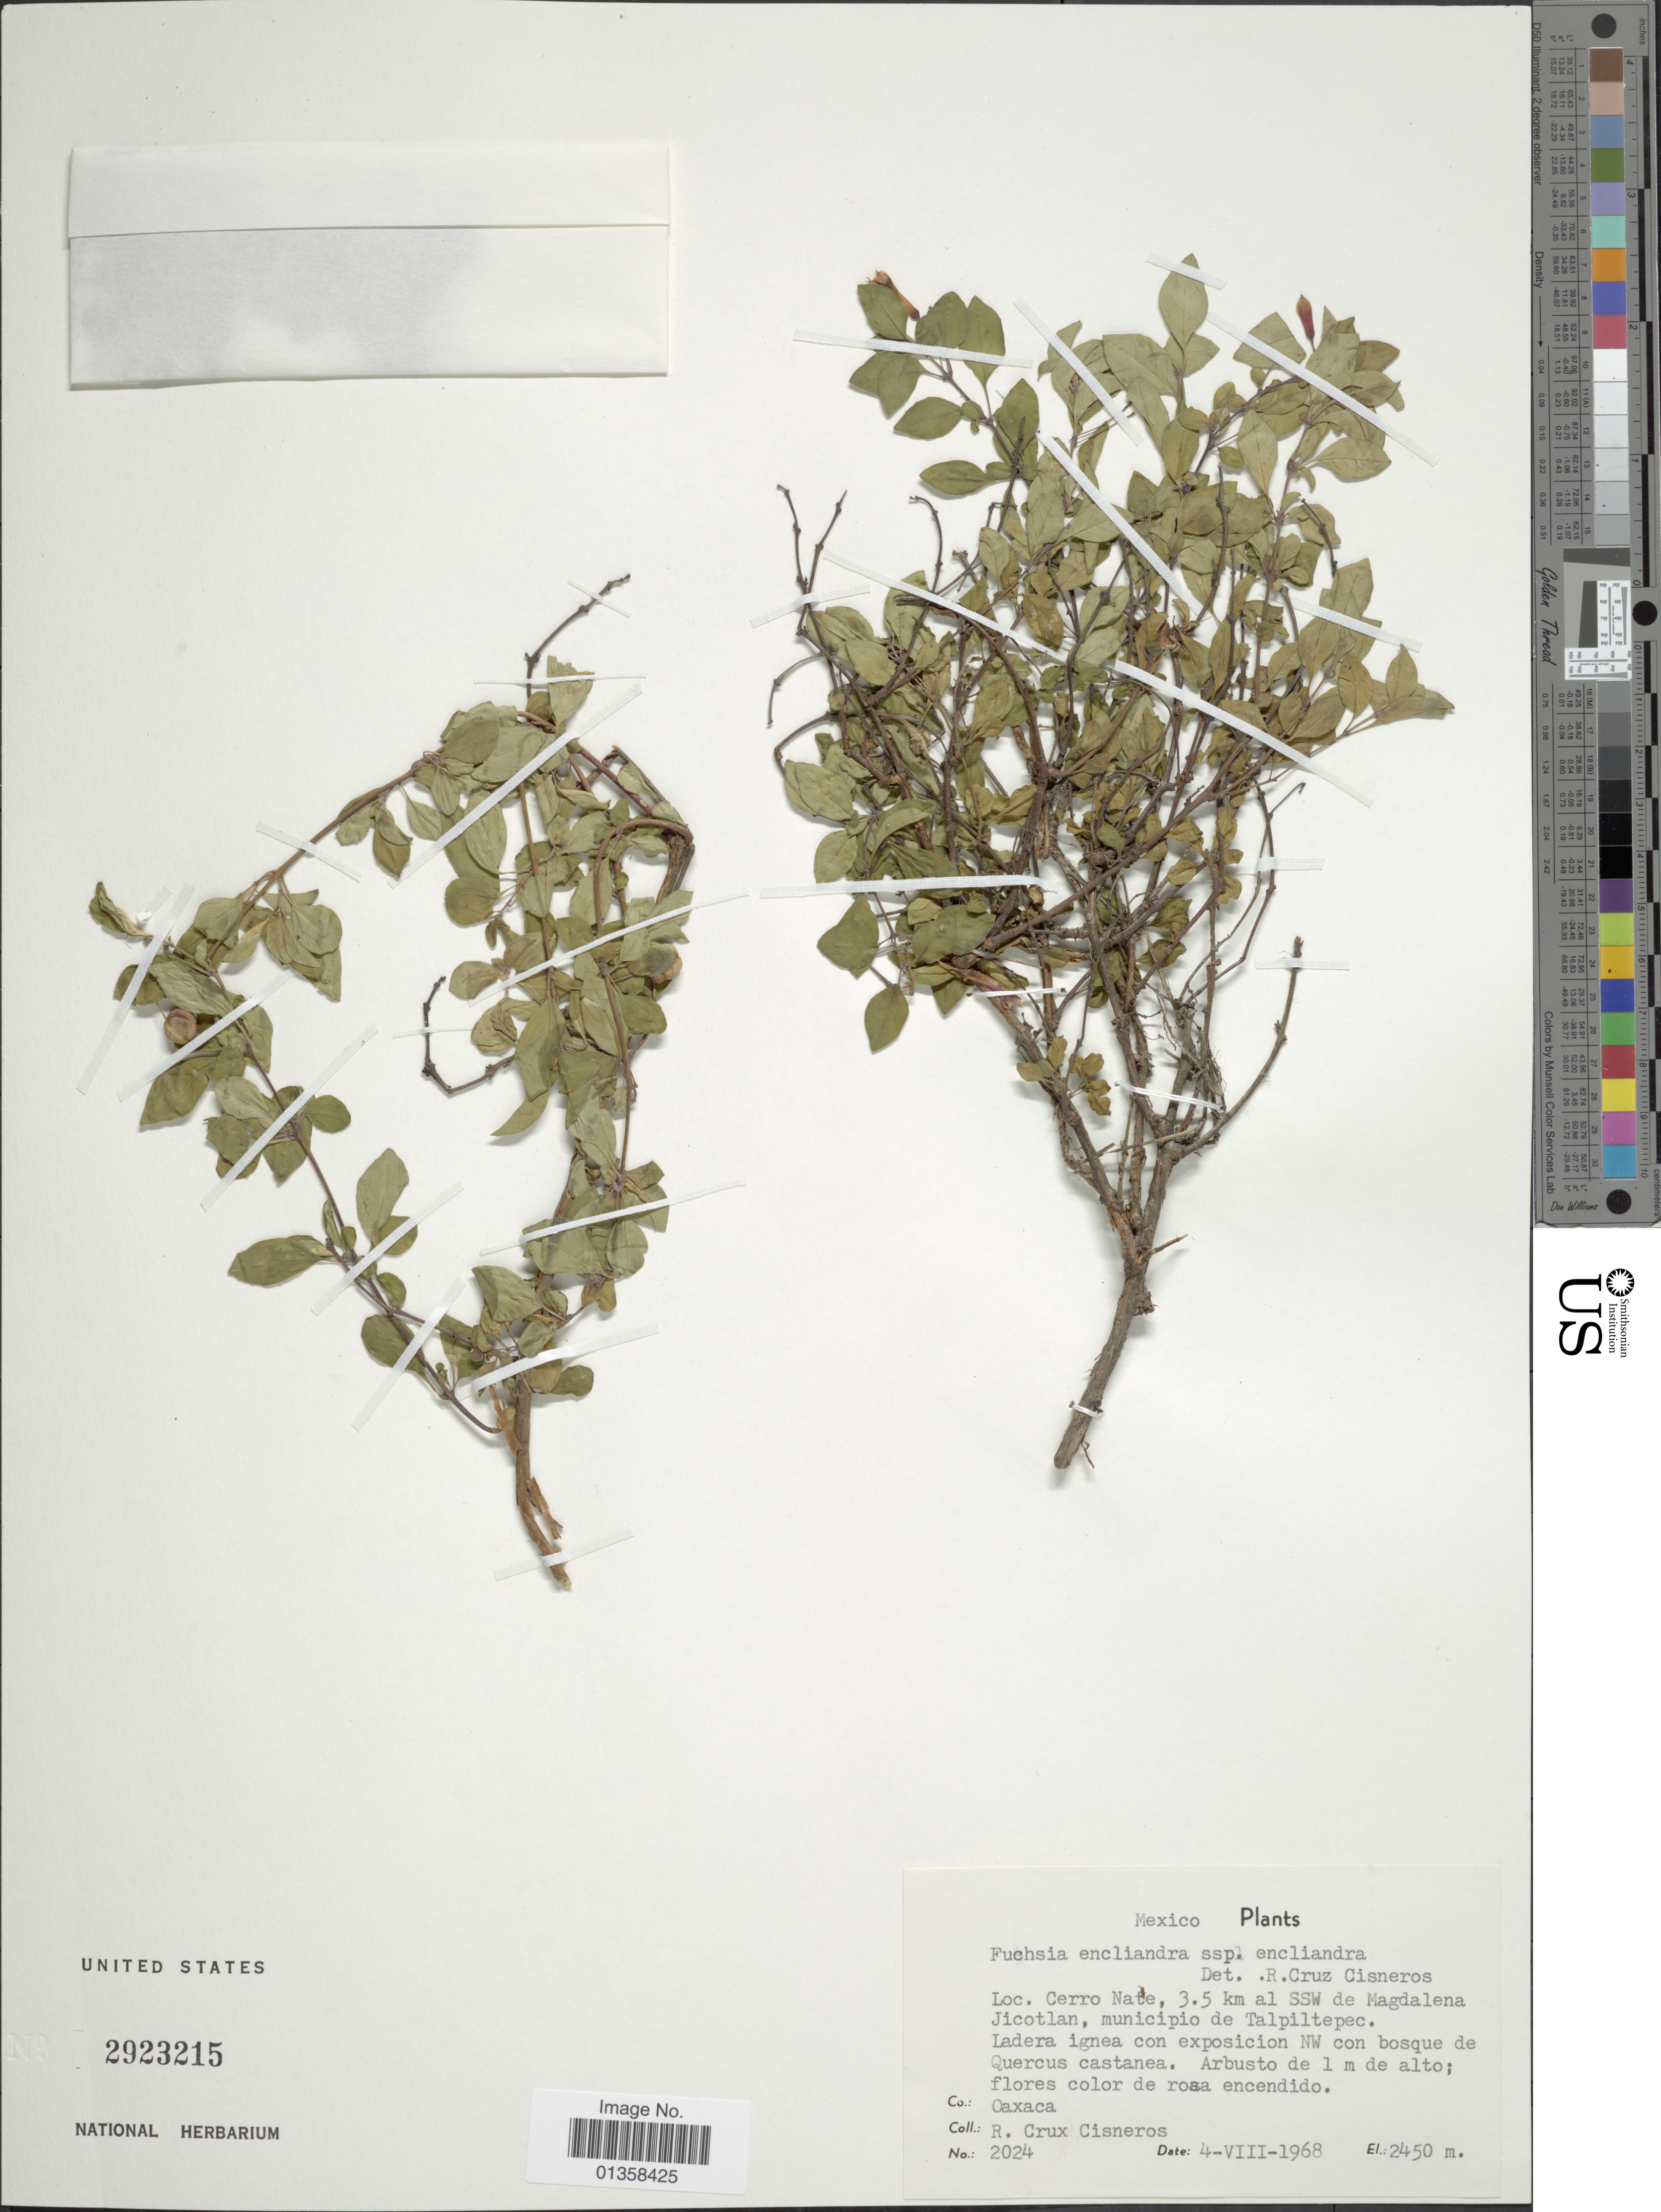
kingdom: Plantae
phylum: Tracheophyta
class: Magnoliopsida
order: Myrtales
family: Onagraceae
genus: Fuchsia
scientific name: Fuchsia encliandra subsp. encliandra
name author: Steud.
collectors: R. Cruz Cisneros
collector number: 2024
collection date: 1968-08-04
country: Mexico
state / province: Oaxaca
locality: Cerro Nate, 3.5 km al SSW de Magdalena Jicotlan, municipio de Talpiltepec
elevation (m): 2450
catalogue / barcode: US 2923215